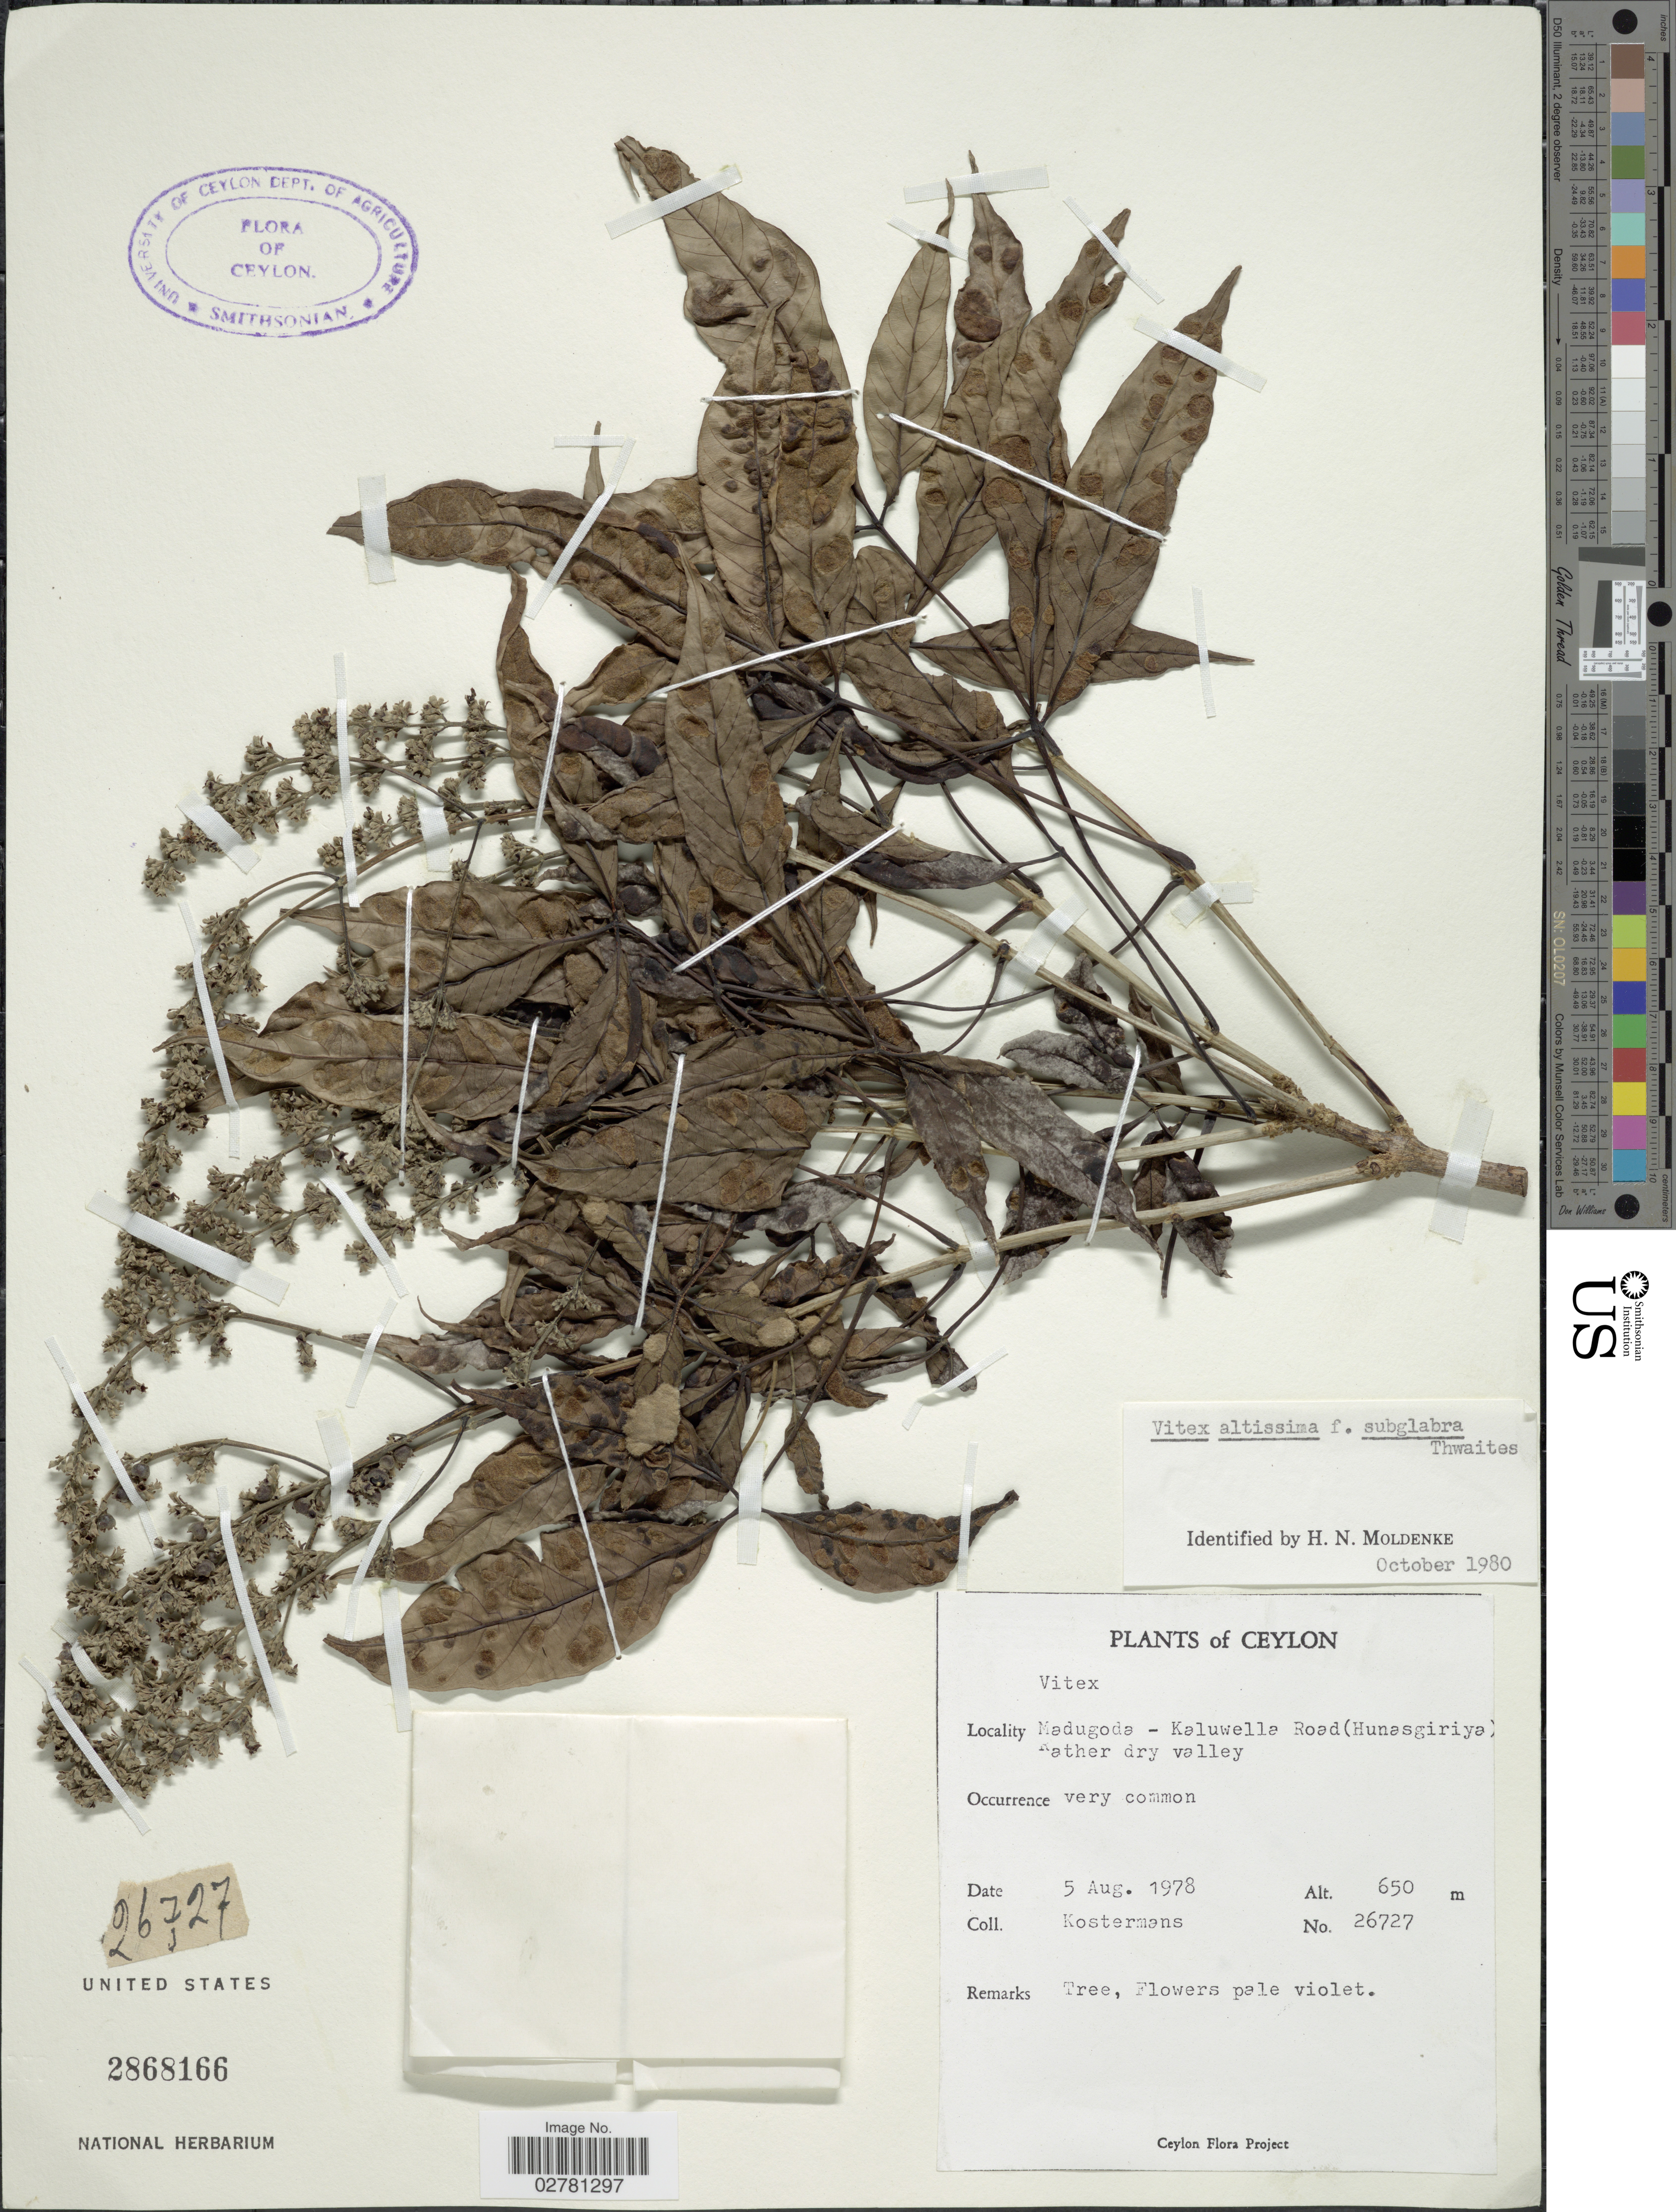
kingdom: Plantae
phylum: Tracheophyta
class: Magnoliopsida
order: Lamiales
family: Lamiaceae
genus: Vitex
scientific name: Vitex altissima f. subglabra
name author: C.B. Clarke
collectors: Kostermans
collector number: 26727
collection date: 1978-08-05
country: Sri Lanka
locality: Ceylon. Madugoda- Kaluwella Road (Hunasgiriya) Rather dry valley.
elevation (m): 650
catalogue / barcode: US 2868166